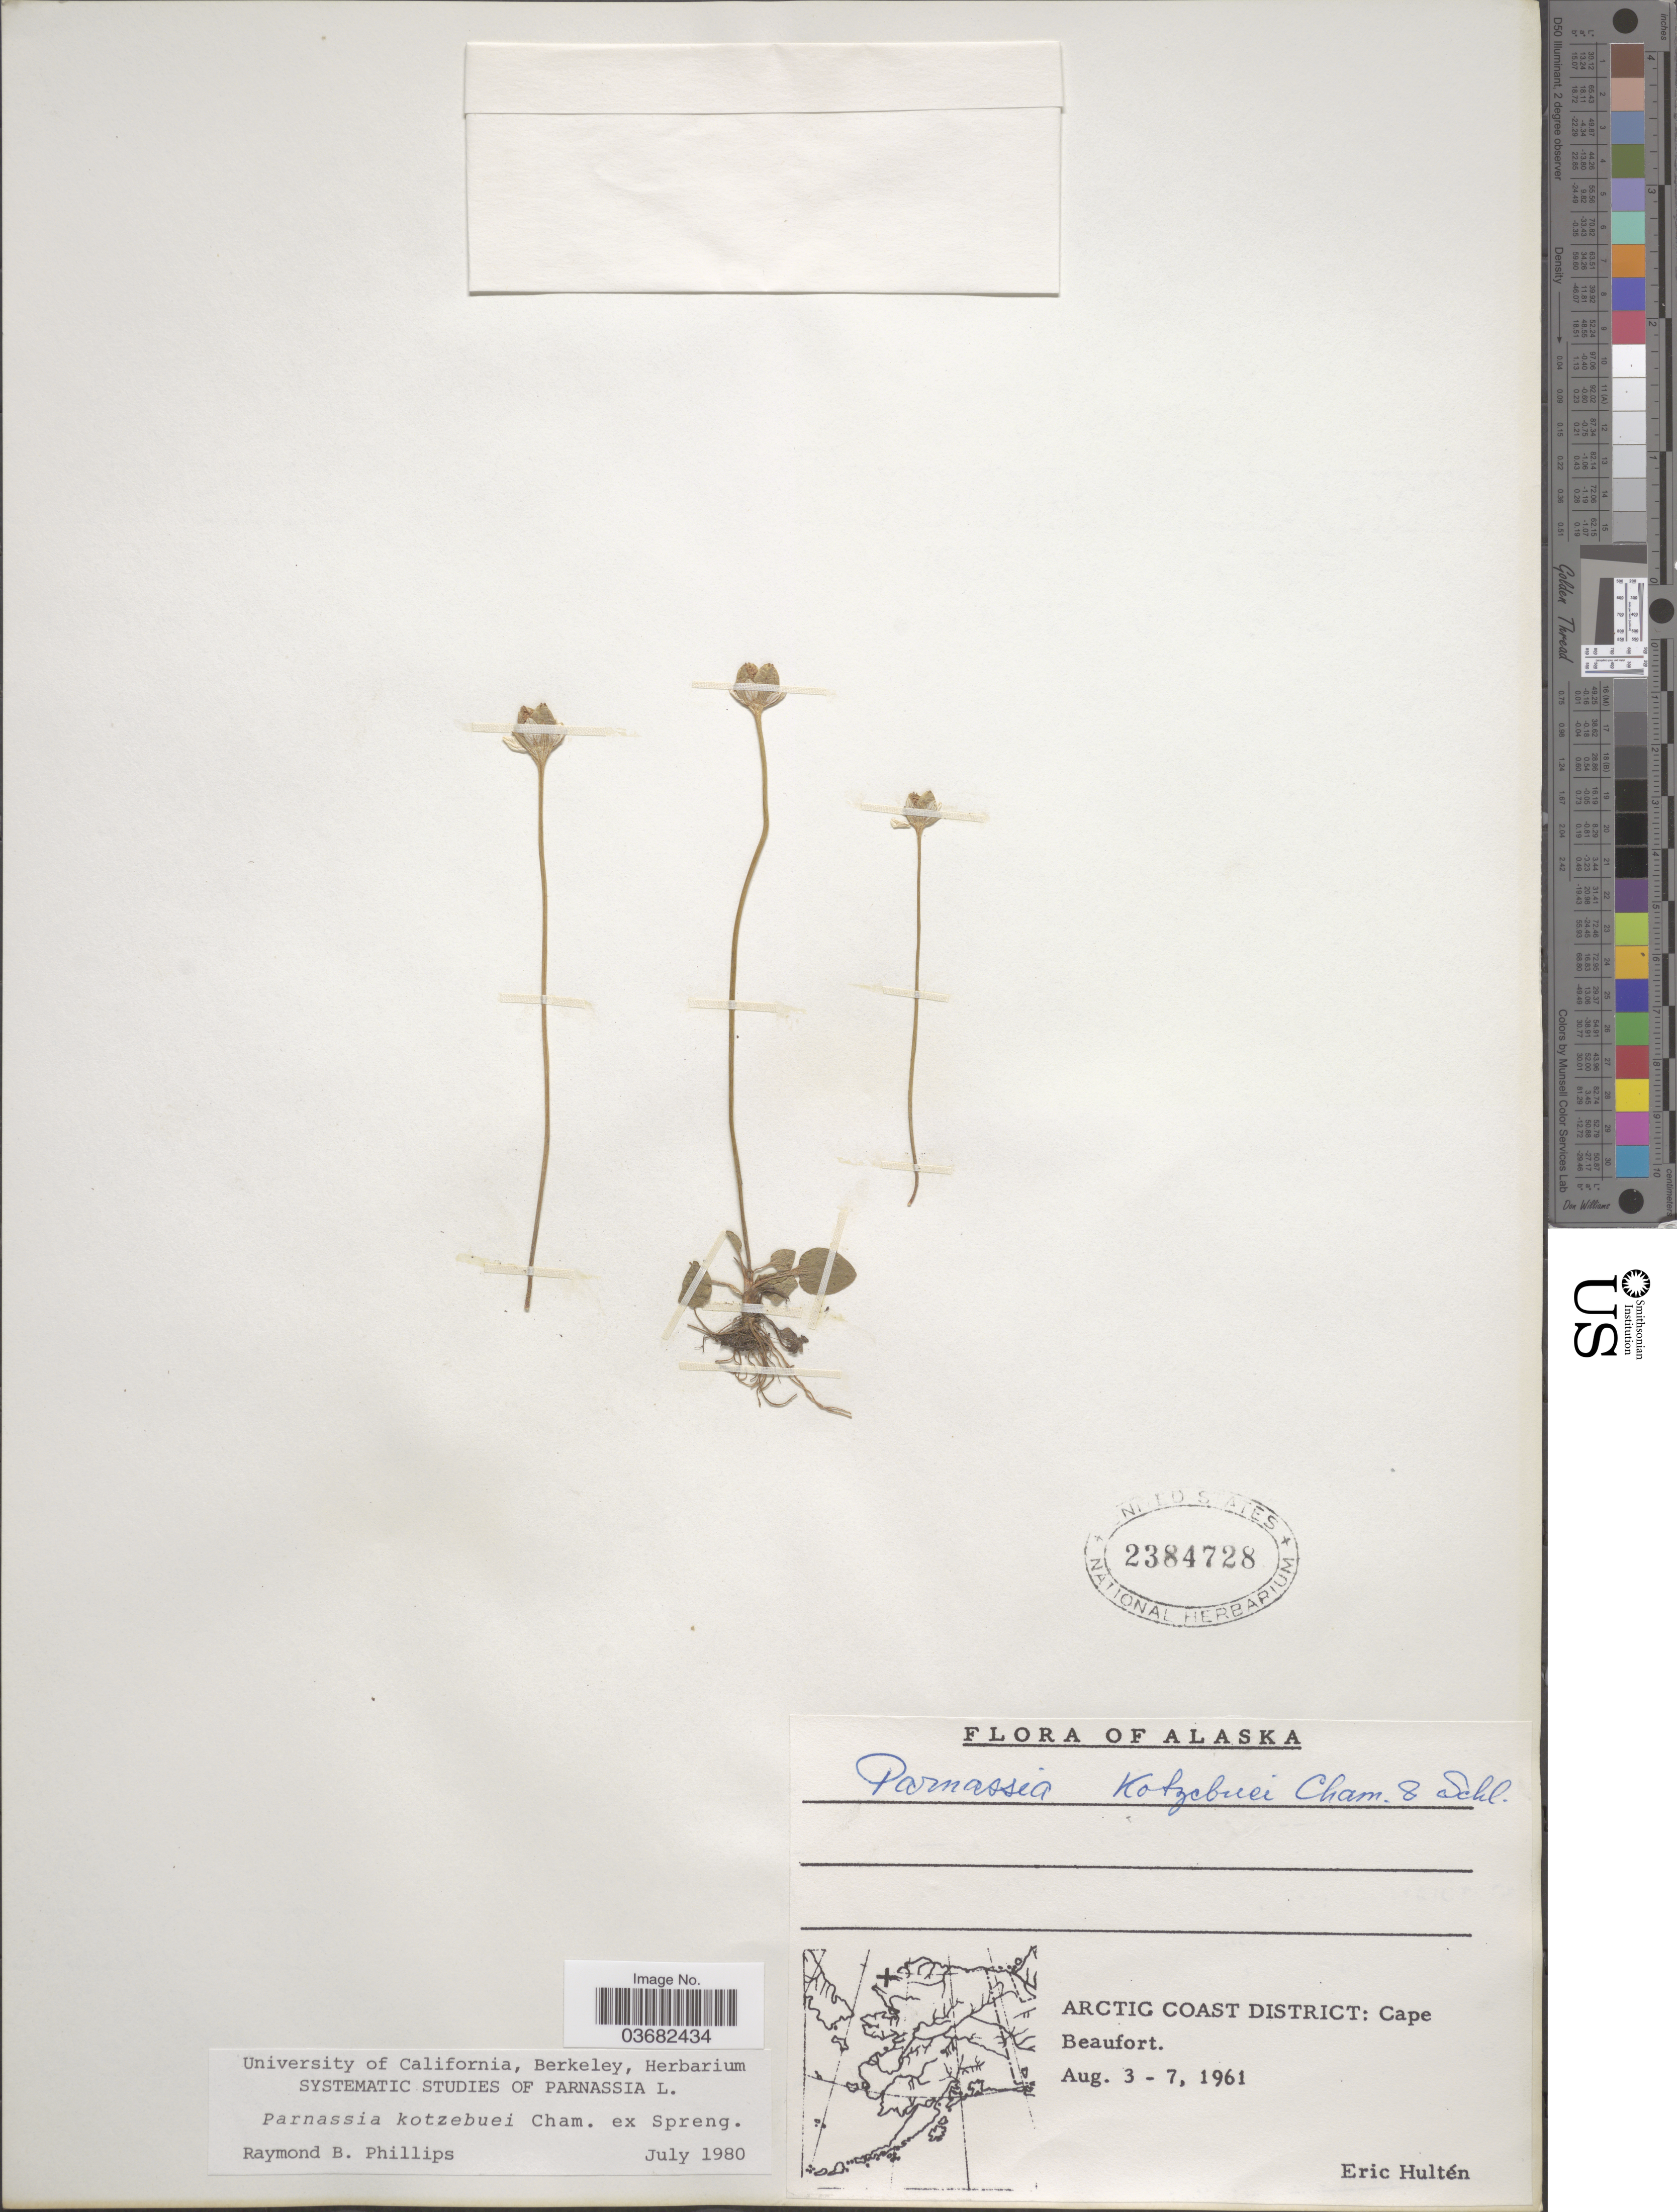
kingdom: Plantae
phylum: Tracheophyta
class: Magnoliopsida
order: Celastrales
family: Parnassiaceae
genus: Parnassia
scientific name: Parnassia kotzebuei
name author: Cham. ex Spreng.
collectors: E. G. Hultén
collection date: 1961-08-03/1961-08-07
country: United States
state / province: Alaska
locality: Arctic Coast District: Cape Beaufort.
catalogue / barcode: US 2384728